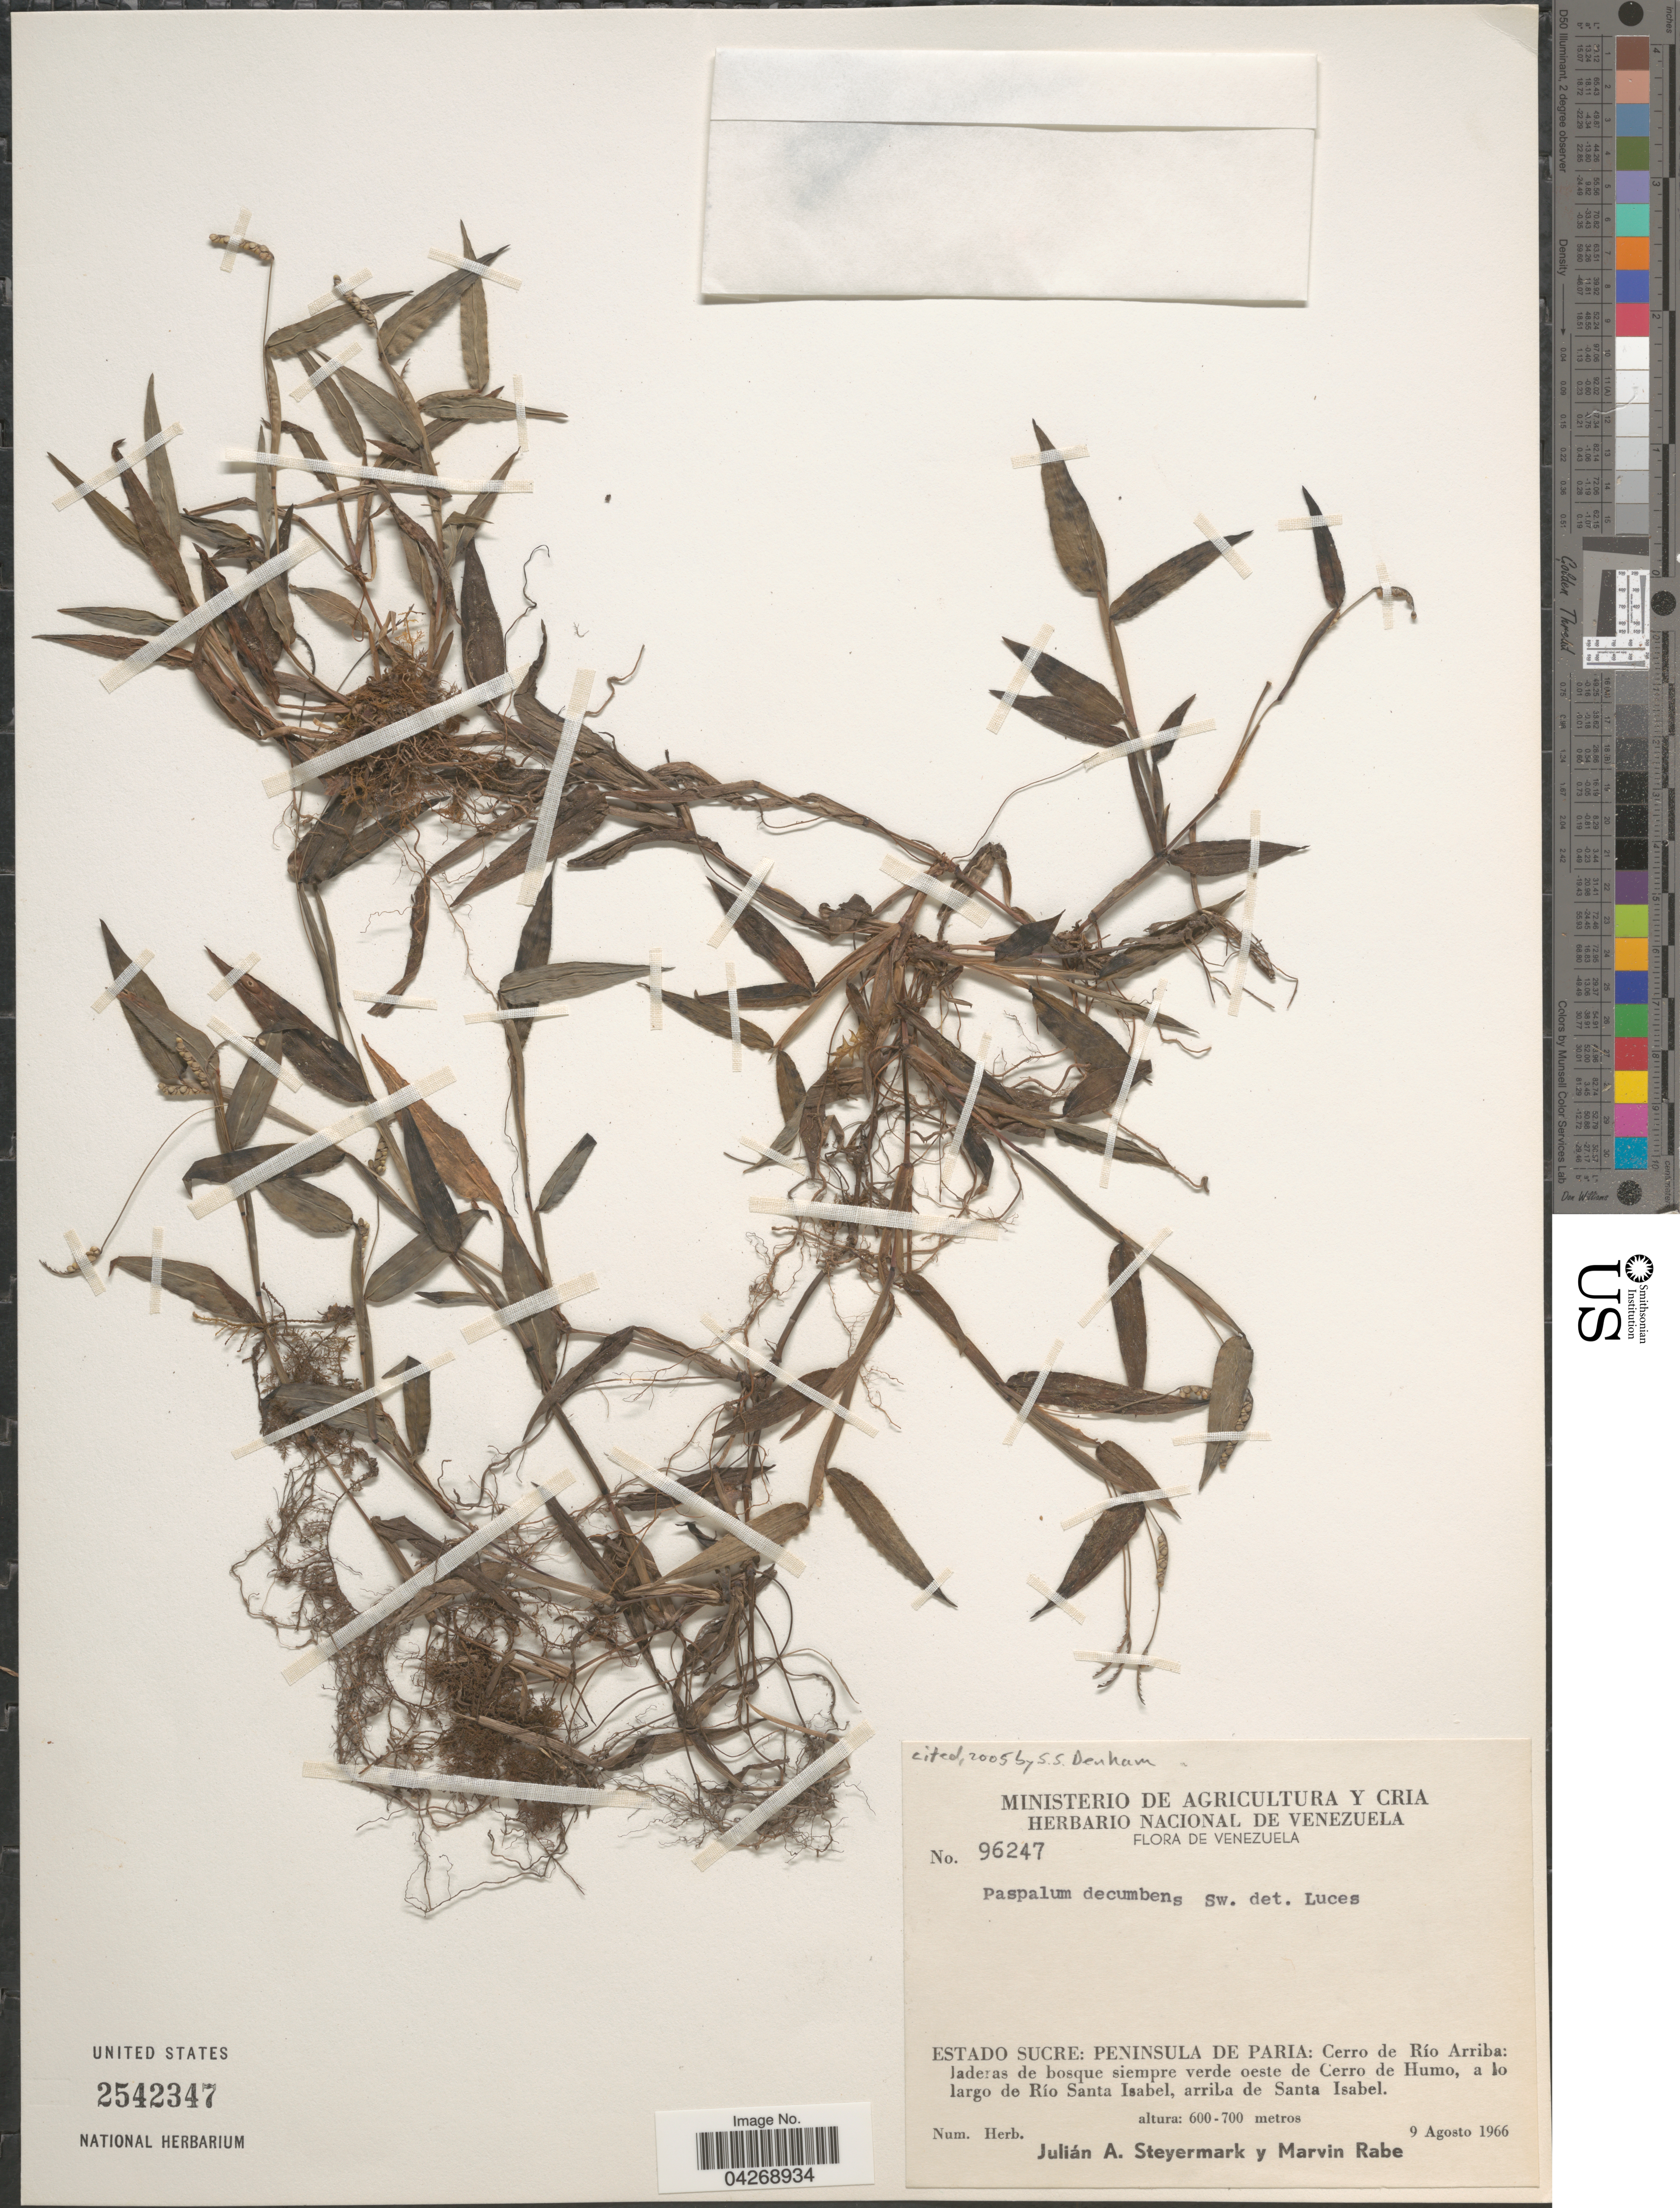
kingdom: Plantae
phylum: Tracheophyta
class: Liliopsida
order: Poales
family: Poaceae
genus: Paspalum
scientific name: Paspalum decumbens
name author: Sw.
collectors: J. Steyermark & M. Rabe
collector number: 96247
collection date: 1966-08-09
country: Venezuela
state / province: Sucre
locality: Peninsula de Paria: Cerro de Río Arriba: laderas de bosque siempre verde oeste de Cerro de Humo, a lo largo de Río Santa Isabel, arriba de Santa Isabel.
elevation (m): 600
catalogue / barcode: US 2542347